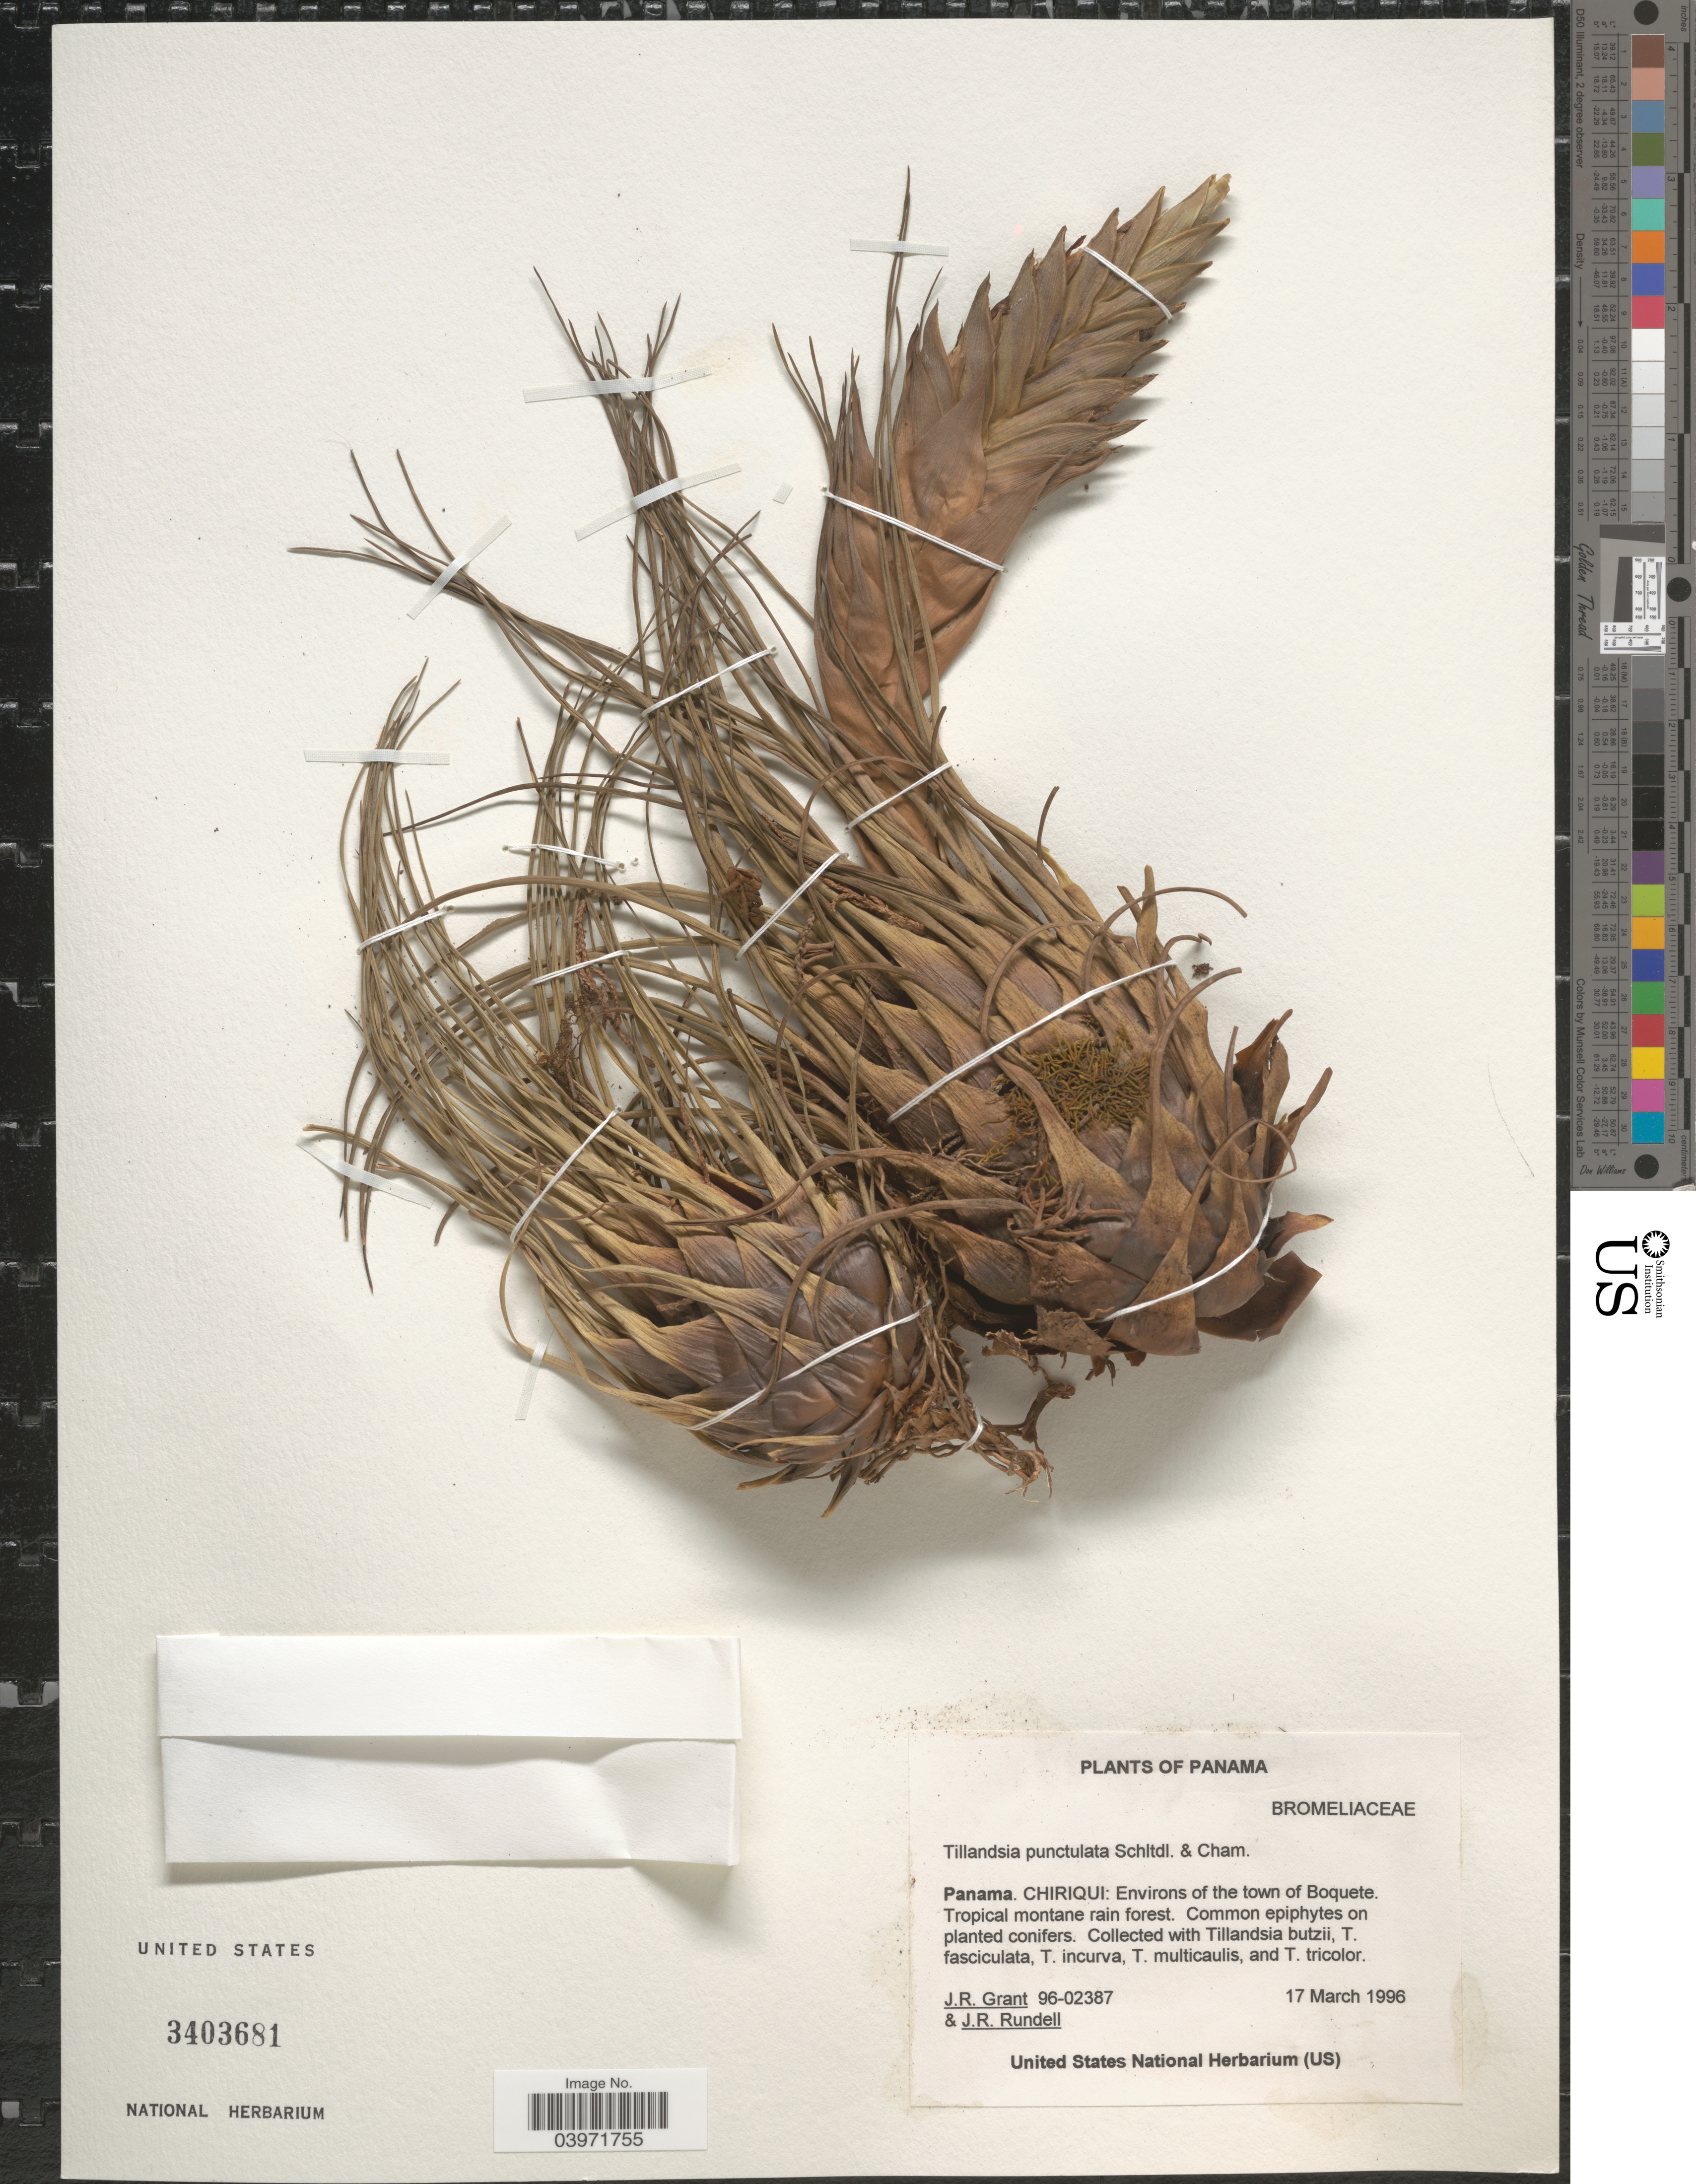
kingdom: Plantae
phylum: Tracheophyta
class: Liliopsida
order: Poales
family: Bromeliaceae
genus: Tillandsia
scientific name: Tillandsia punctulata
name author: Schltdl. & Cham.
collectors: J. Grant & J. R. Rundell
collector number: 96-02387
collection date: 1996-03-17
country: Panama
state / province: Chiriqui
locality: Environs of the town of Boquete. Tropical montane rain forest.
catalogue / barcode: US 3403681